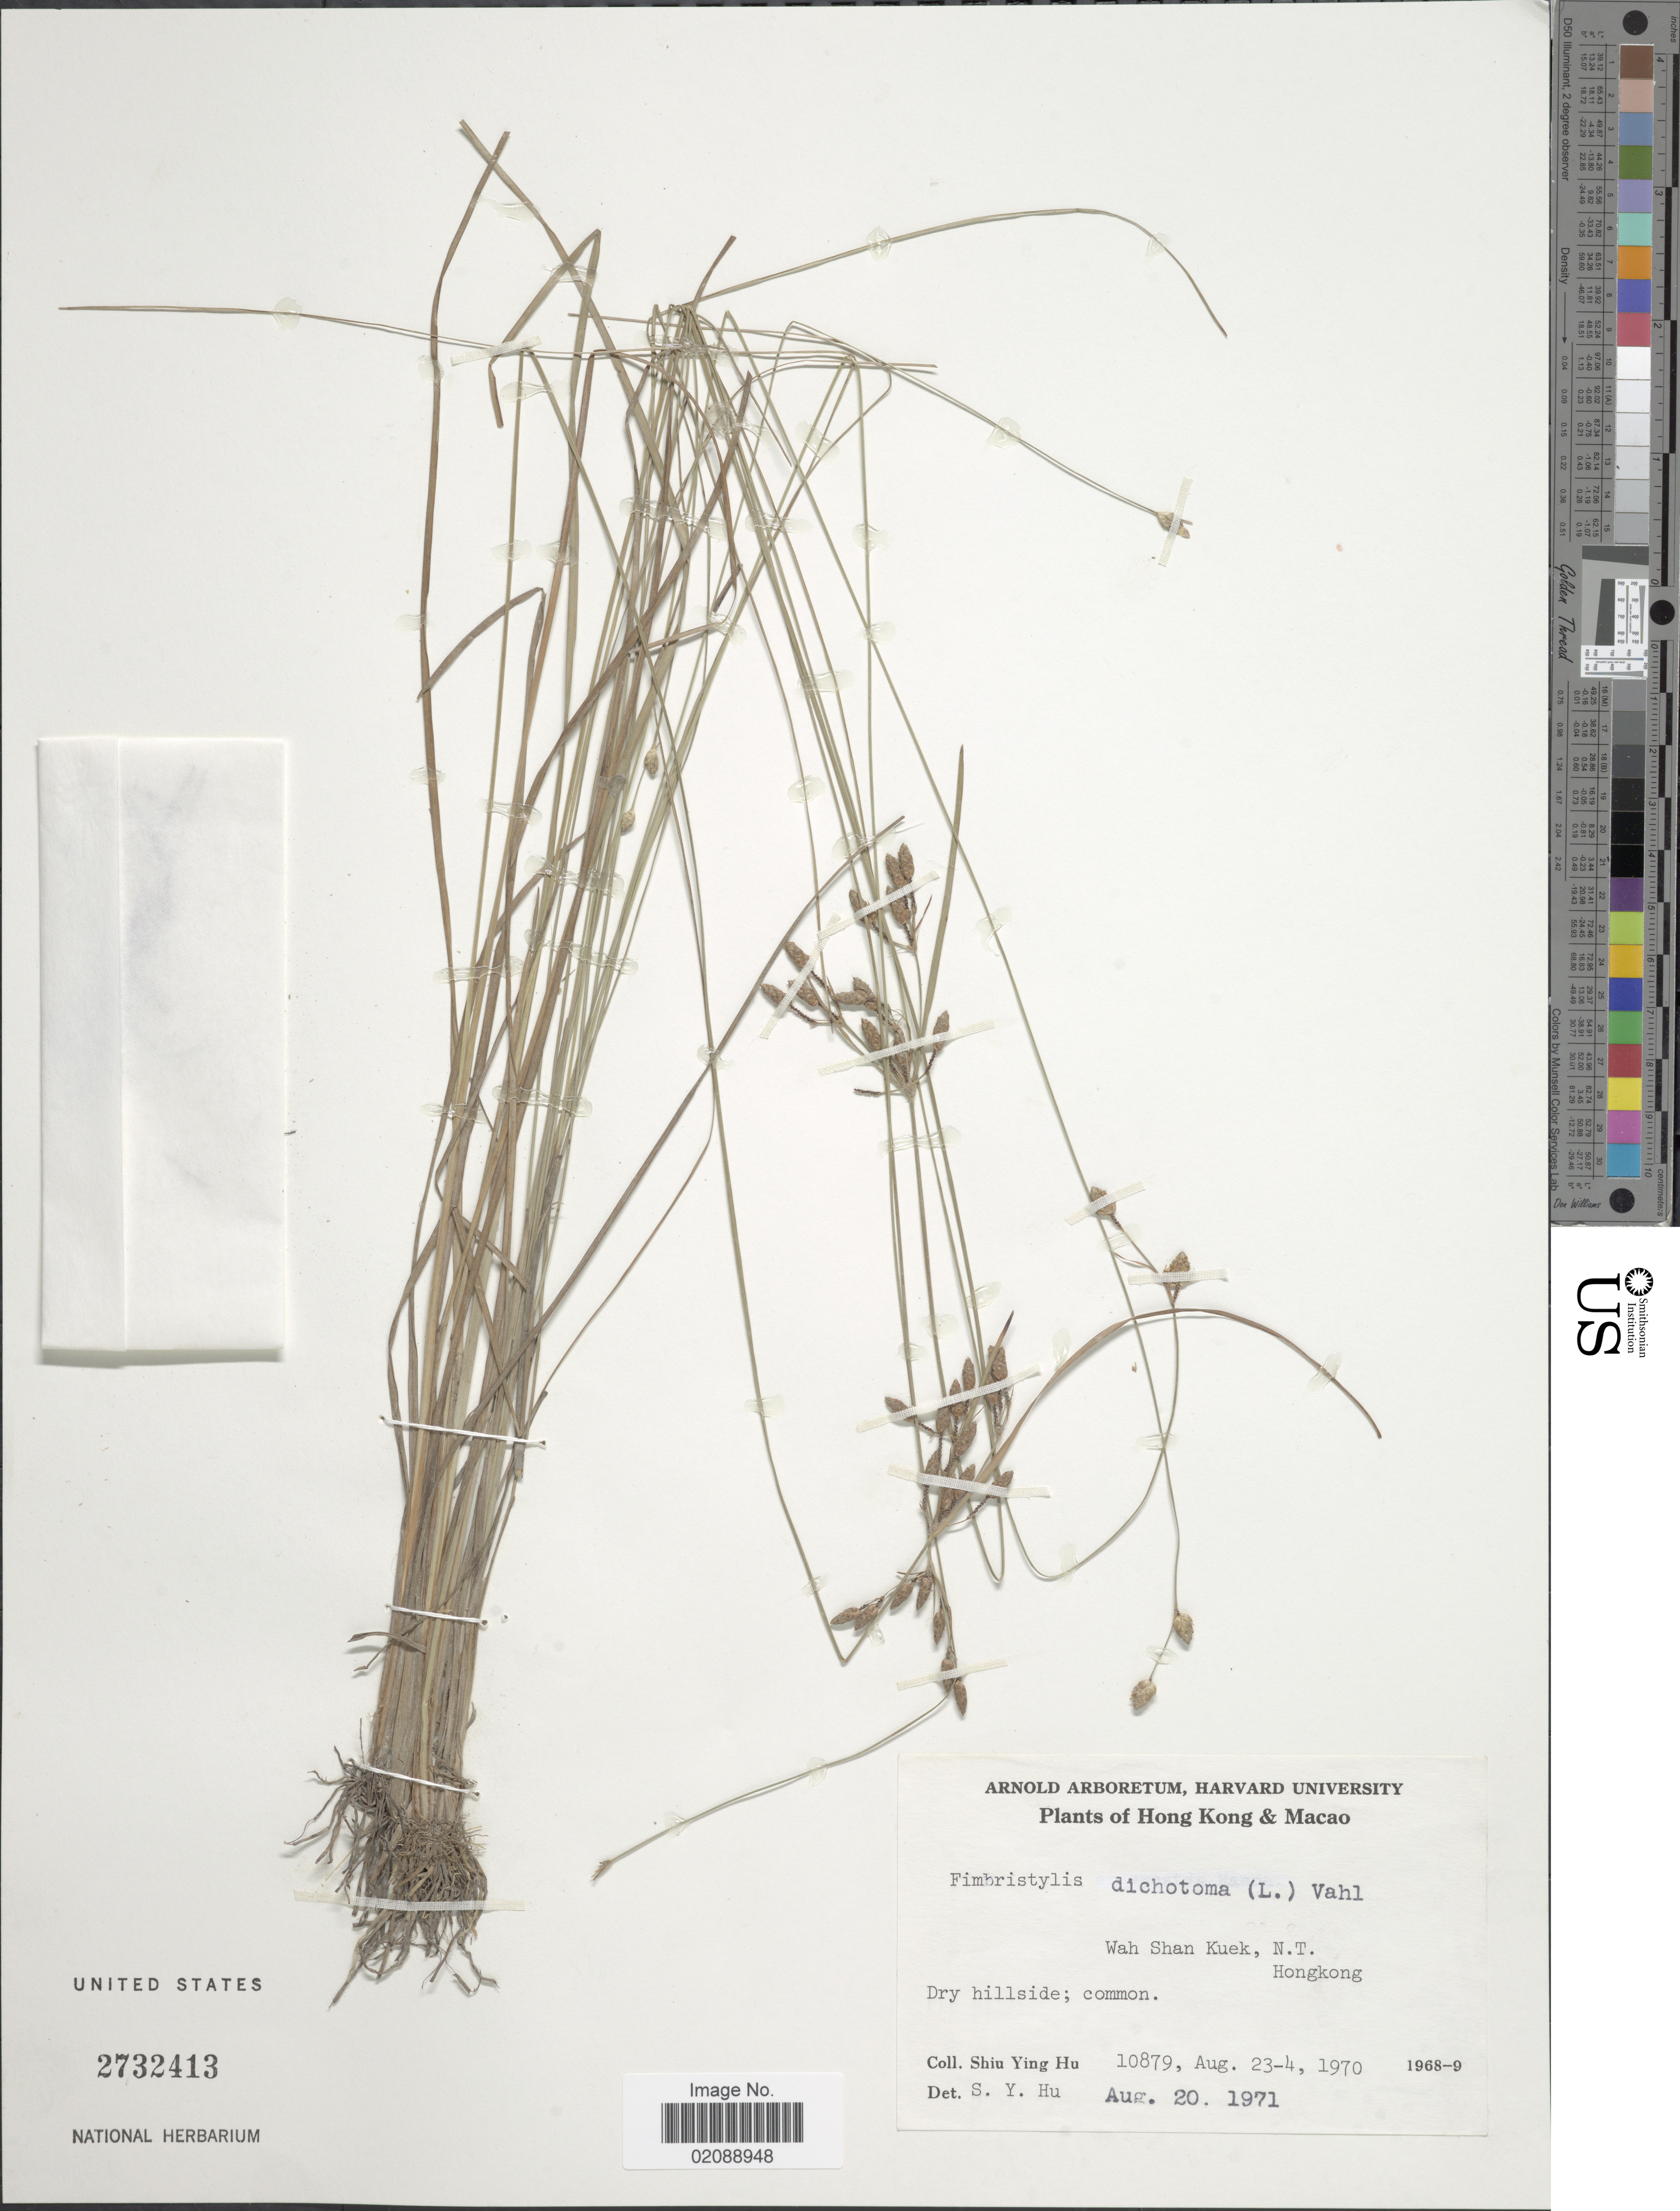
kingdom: Plantae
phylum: Tracheophyta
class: Liliopsida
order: Poales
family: Cyperaceae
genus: Fimbristylis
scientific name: Fimbristylis dichotoma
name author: (L.) Vahl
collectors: S. Y. Hu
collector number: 10879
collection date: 1970-08-23/1970-08-24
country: China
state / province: Hong Kong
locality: Wah Shan Kuek, N.T., dry hillside.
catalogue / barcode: US 2732413